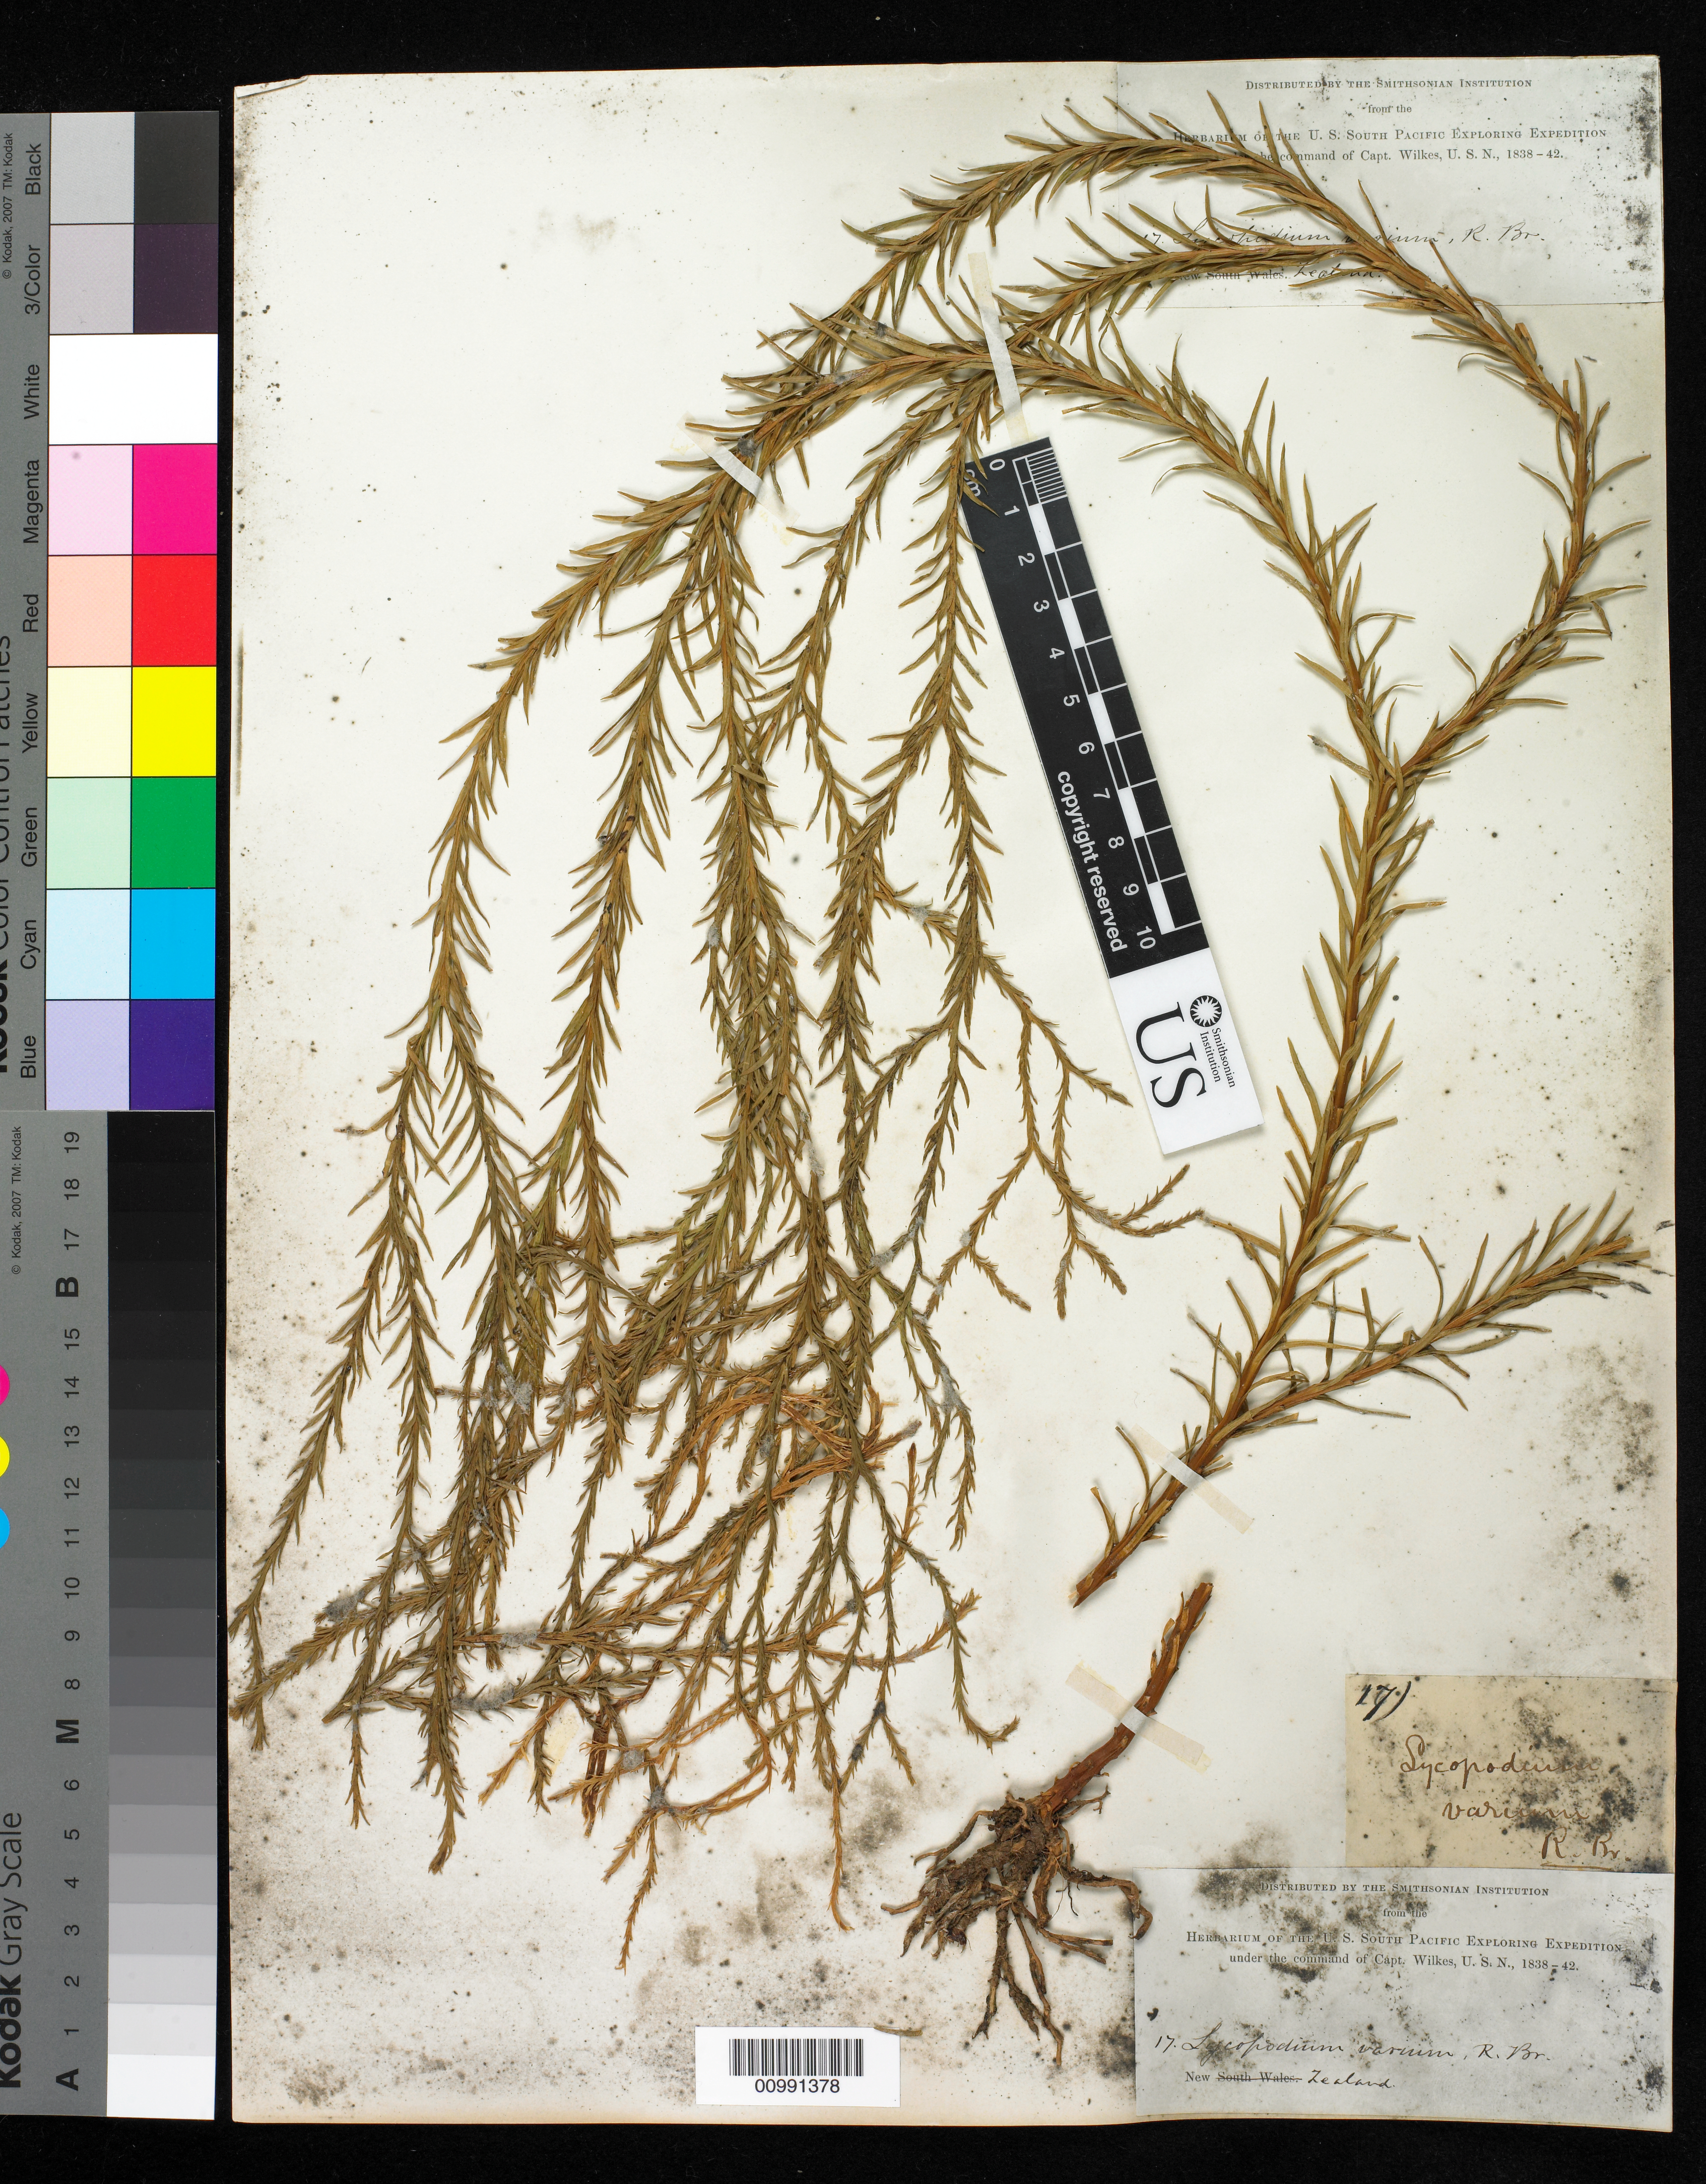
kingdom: Plantae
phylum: Tracheophyta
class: Lycopodiopsida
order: Lycopodiales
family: Lycopodiaceae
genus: Phlegmariurus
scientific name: Phlegmariurus varius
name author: (R. Br.) A. R. Field & Bostock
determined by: Field, A. R.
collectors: Wilkes Explor. Exped.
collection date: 1838/1842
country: New Zealand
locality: New Zealand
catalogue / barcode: US 98693